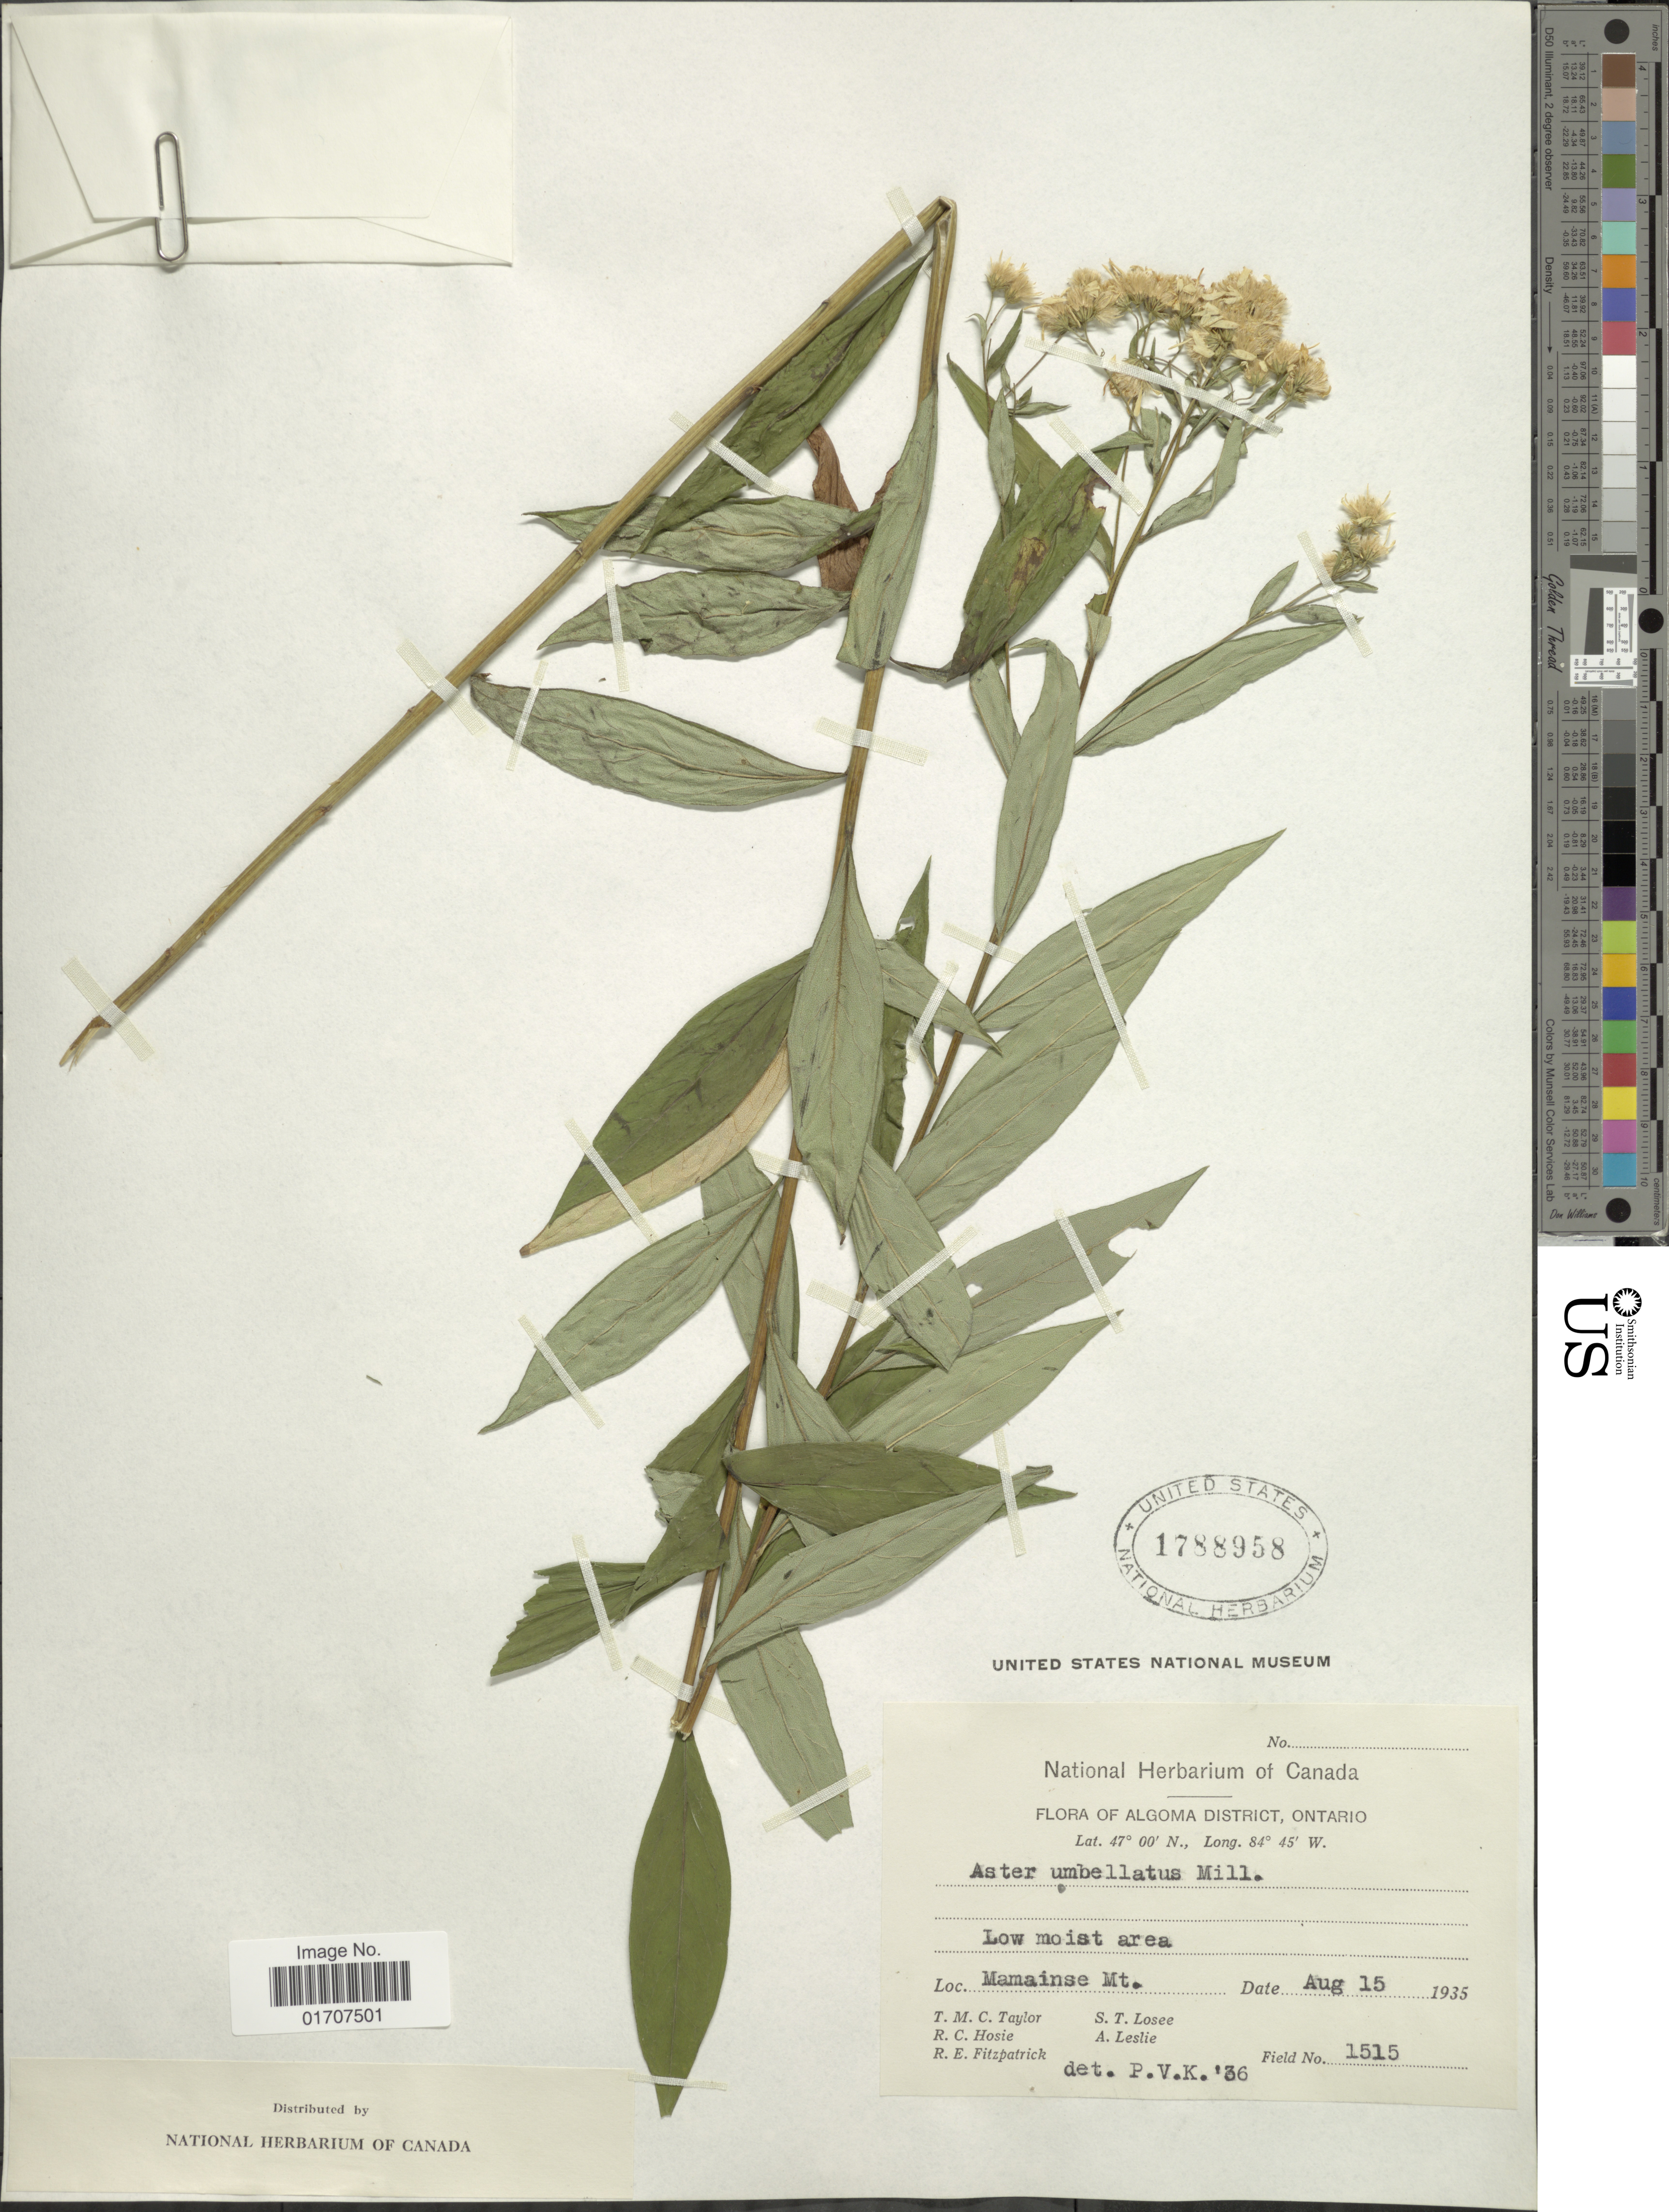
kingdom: Plantae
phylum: Tracheophyta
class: Magnoliopsida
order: Asterales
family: Asteraceae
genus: Doellingeria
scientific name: Doellingeria umbellata var. pubens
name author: (A. Gray) Britton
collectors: T. M. C. Taylor, R. Hosie, R. Fitzpatrick, S. Losee & A. Leslie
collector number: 1515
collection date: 1935-08-15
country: Canada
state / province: Ontario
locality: Algoma, District, Mamainse Mt.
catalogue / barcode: US 1788958